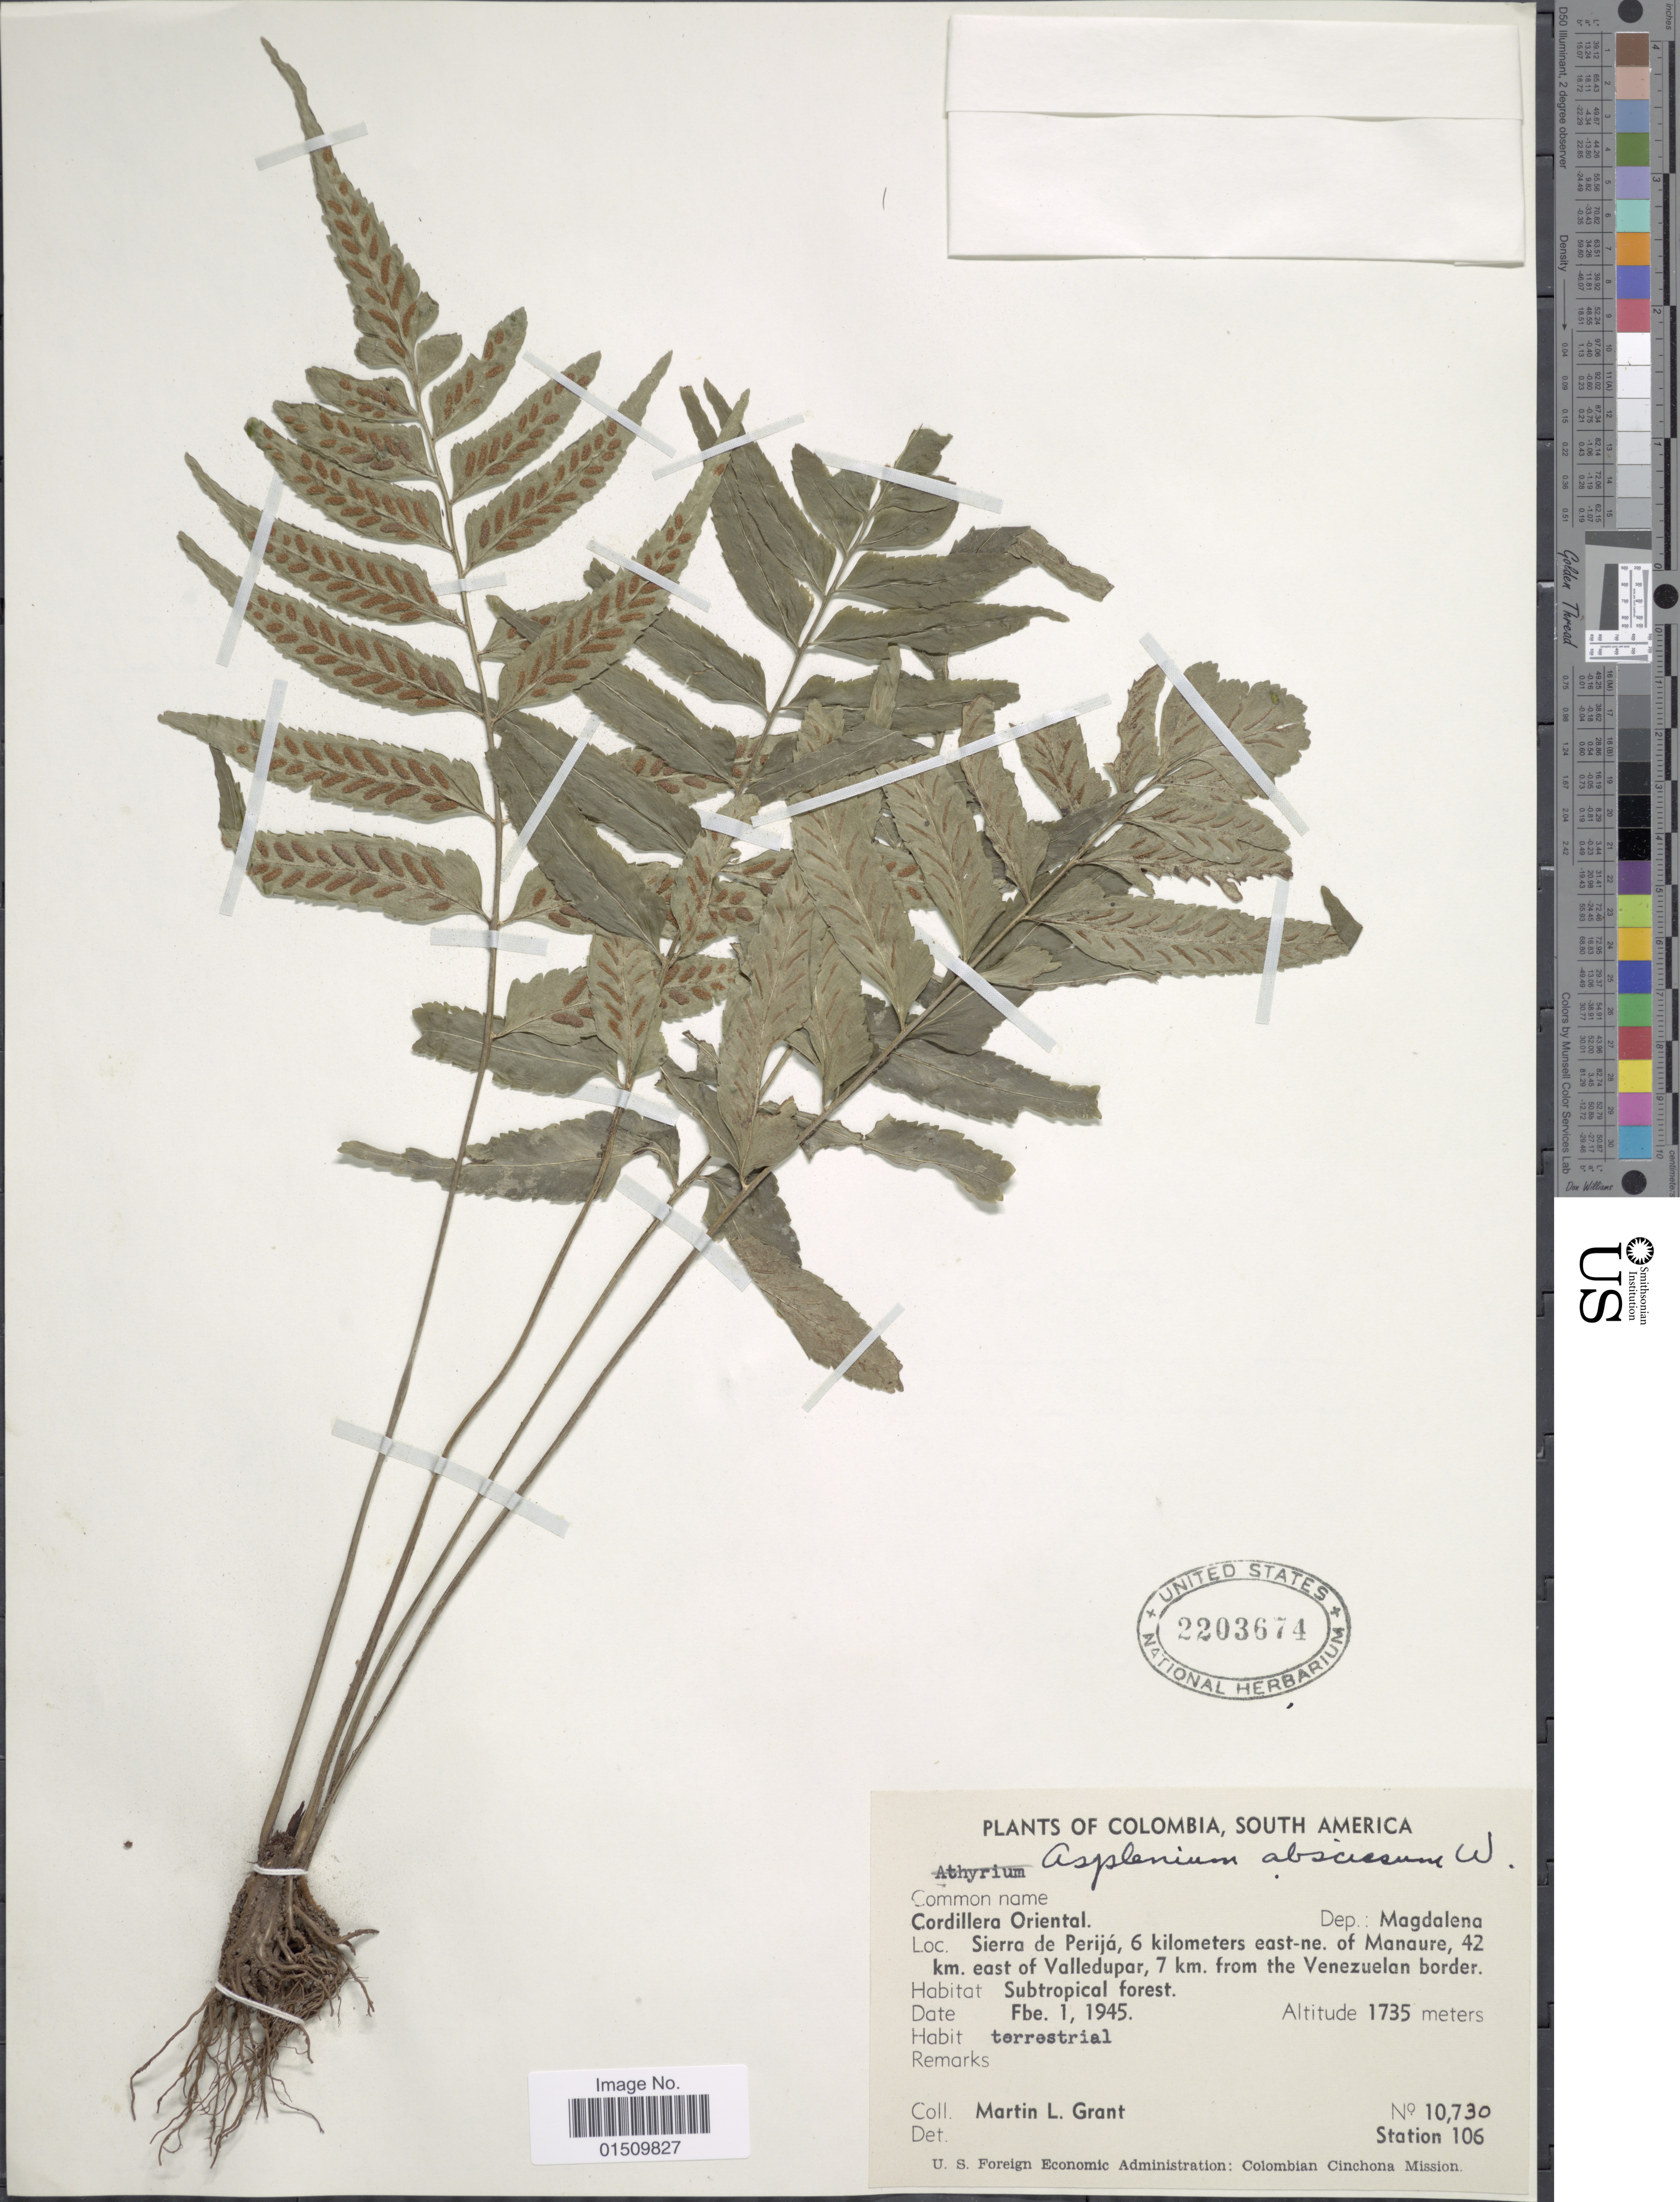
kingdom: Plantae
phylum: Tracheophyta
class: Polypodiopsida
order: Polypodiales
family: Aspleniaceae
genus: Asplenium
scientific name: Asplenium abscissum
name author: Willd.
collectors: M. L. Grant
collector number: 10730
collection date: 1945-02-01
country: Colombia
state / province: Magdalena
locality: Colombia, South America, Sierra de Perija, 6 kilometers east-ne. of Manaure, 42 km. east of Valledupar, 7 km. from the Venezuelan border. Cordillera Oriental.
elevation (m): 1735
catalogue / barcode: US 2203674